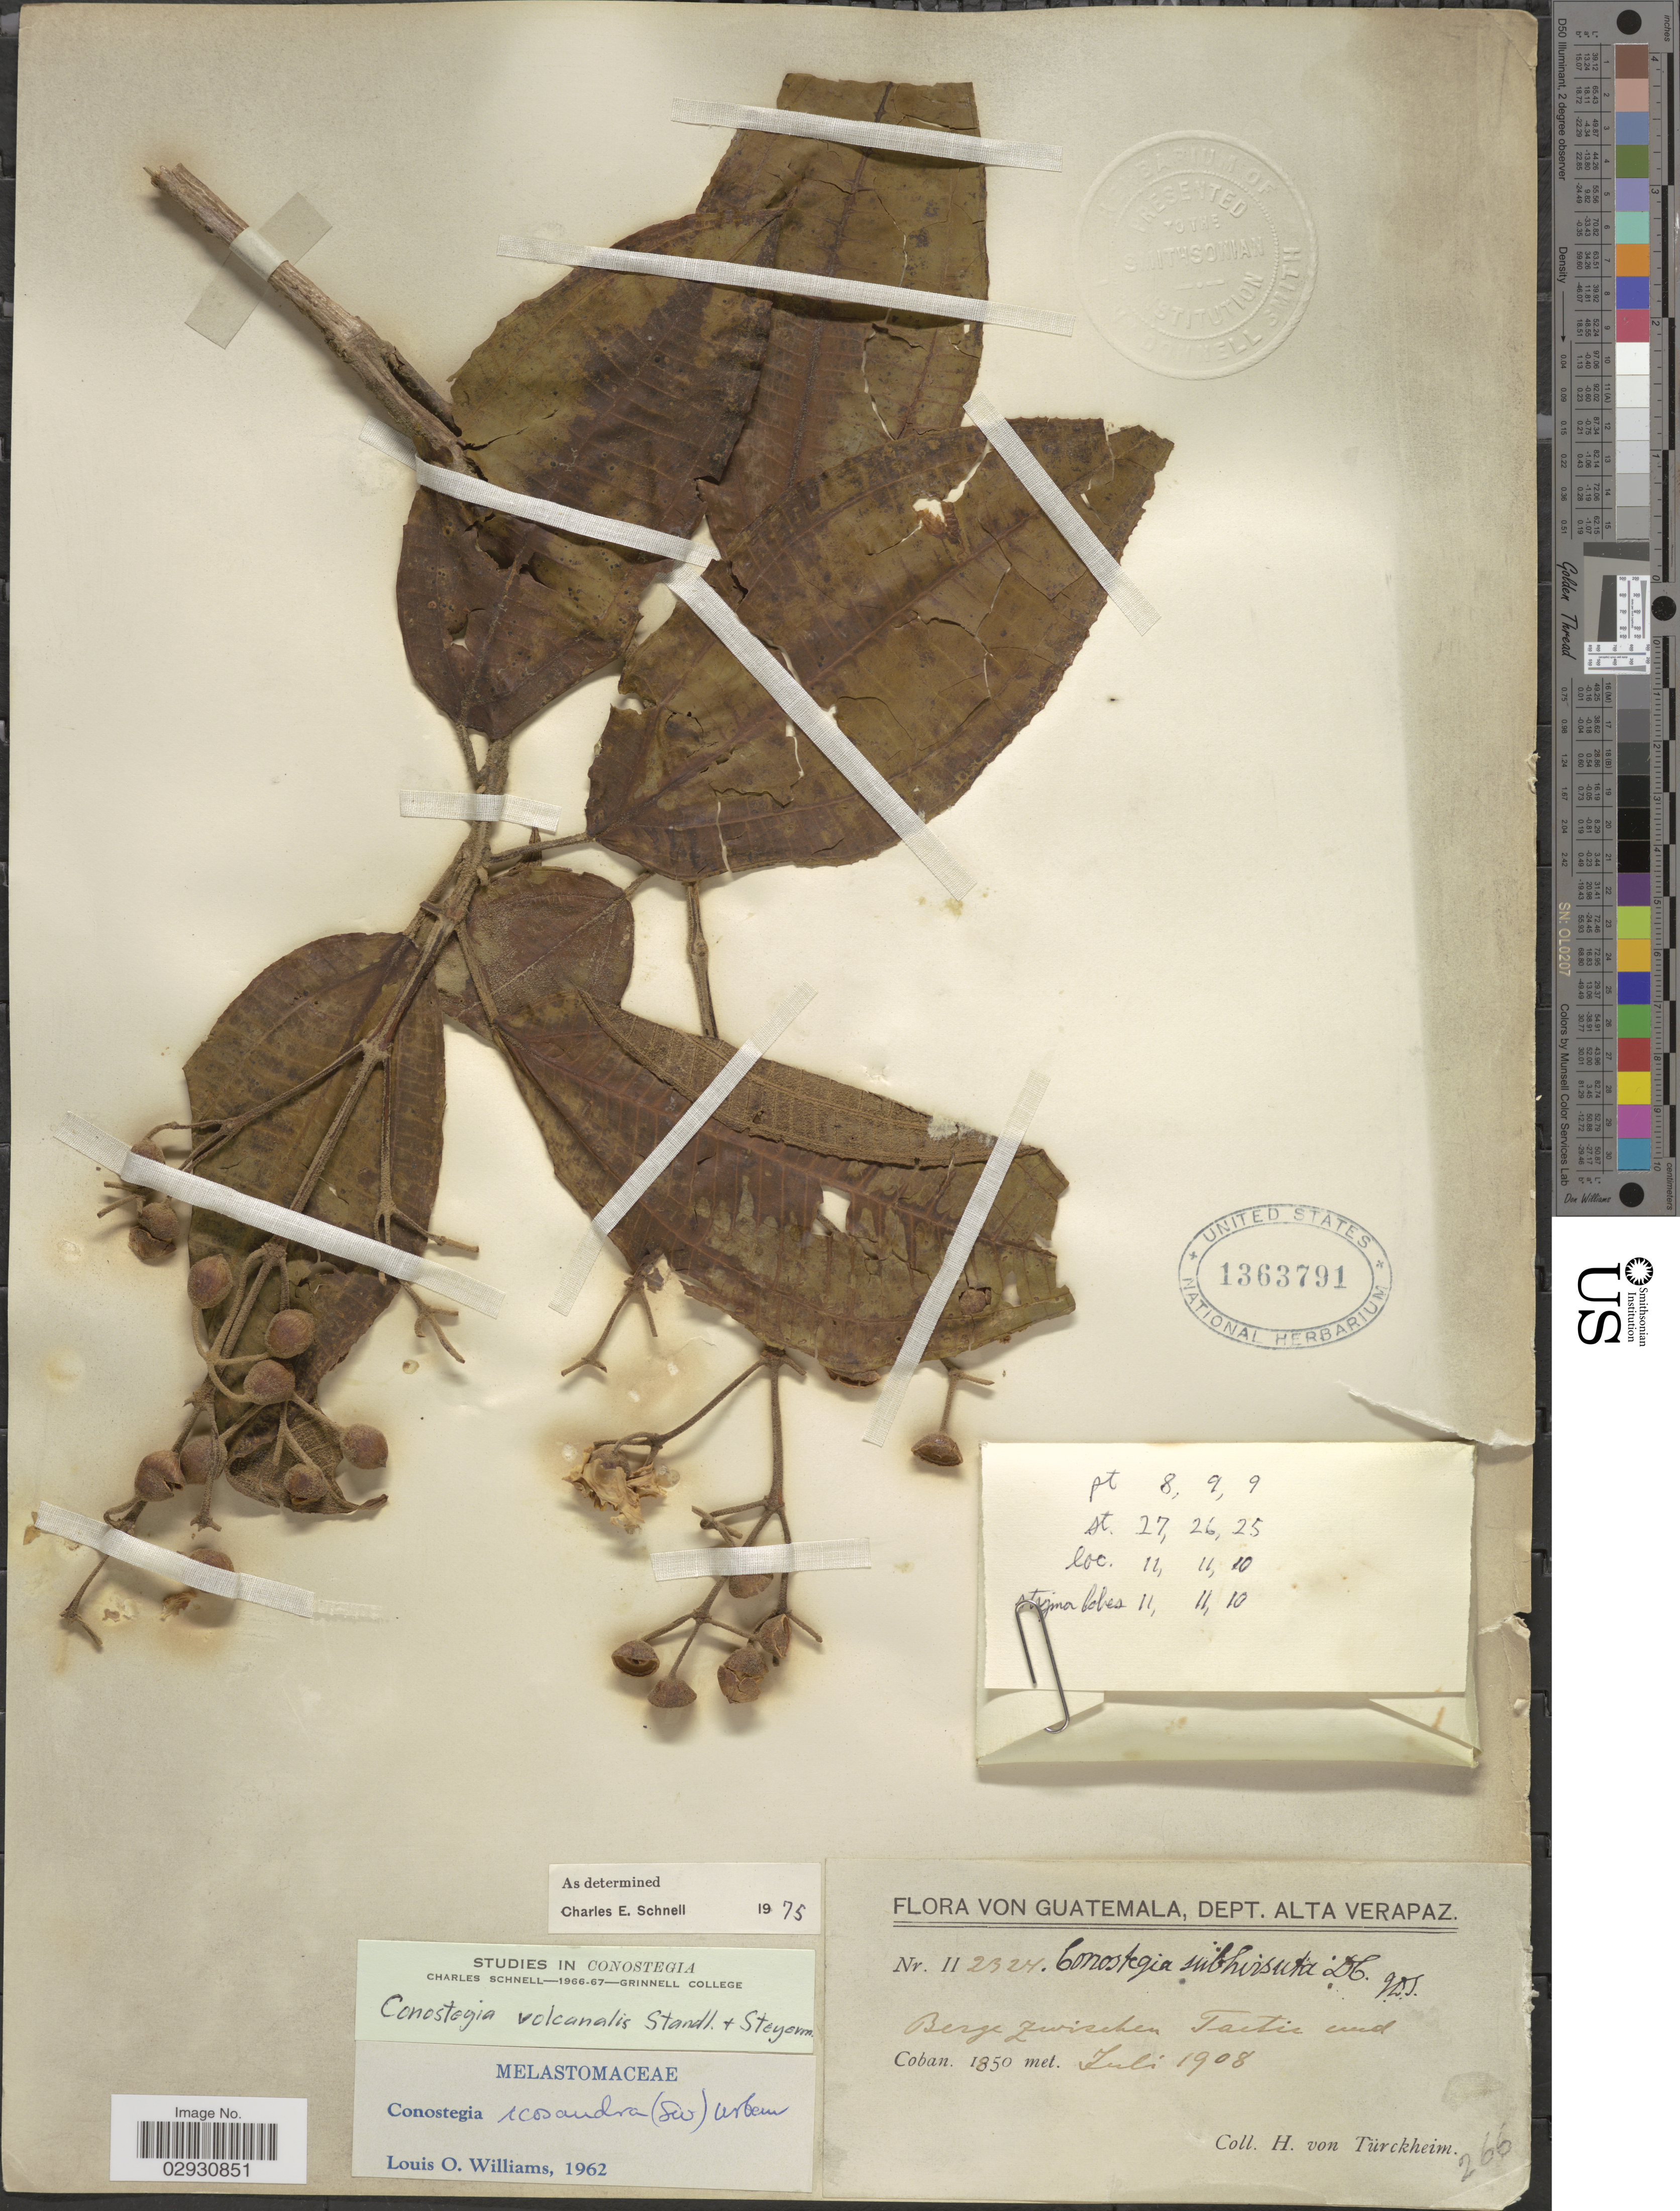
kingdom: Plantae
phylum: Tracheophyta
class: Magnoliopsida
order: Myrtales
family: Melastomataceae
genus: Conostegia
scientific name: Conostegia volcanalis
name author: Standl. & Steyerm.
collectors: H. von Türckheim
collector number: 112324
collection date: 1908-07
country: Guatemala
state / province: Alta Verapaz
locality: Dept. Alta Verapaz. Berge Zwischen Tactis und Coban.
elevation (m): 1850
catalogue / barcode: US 1363791